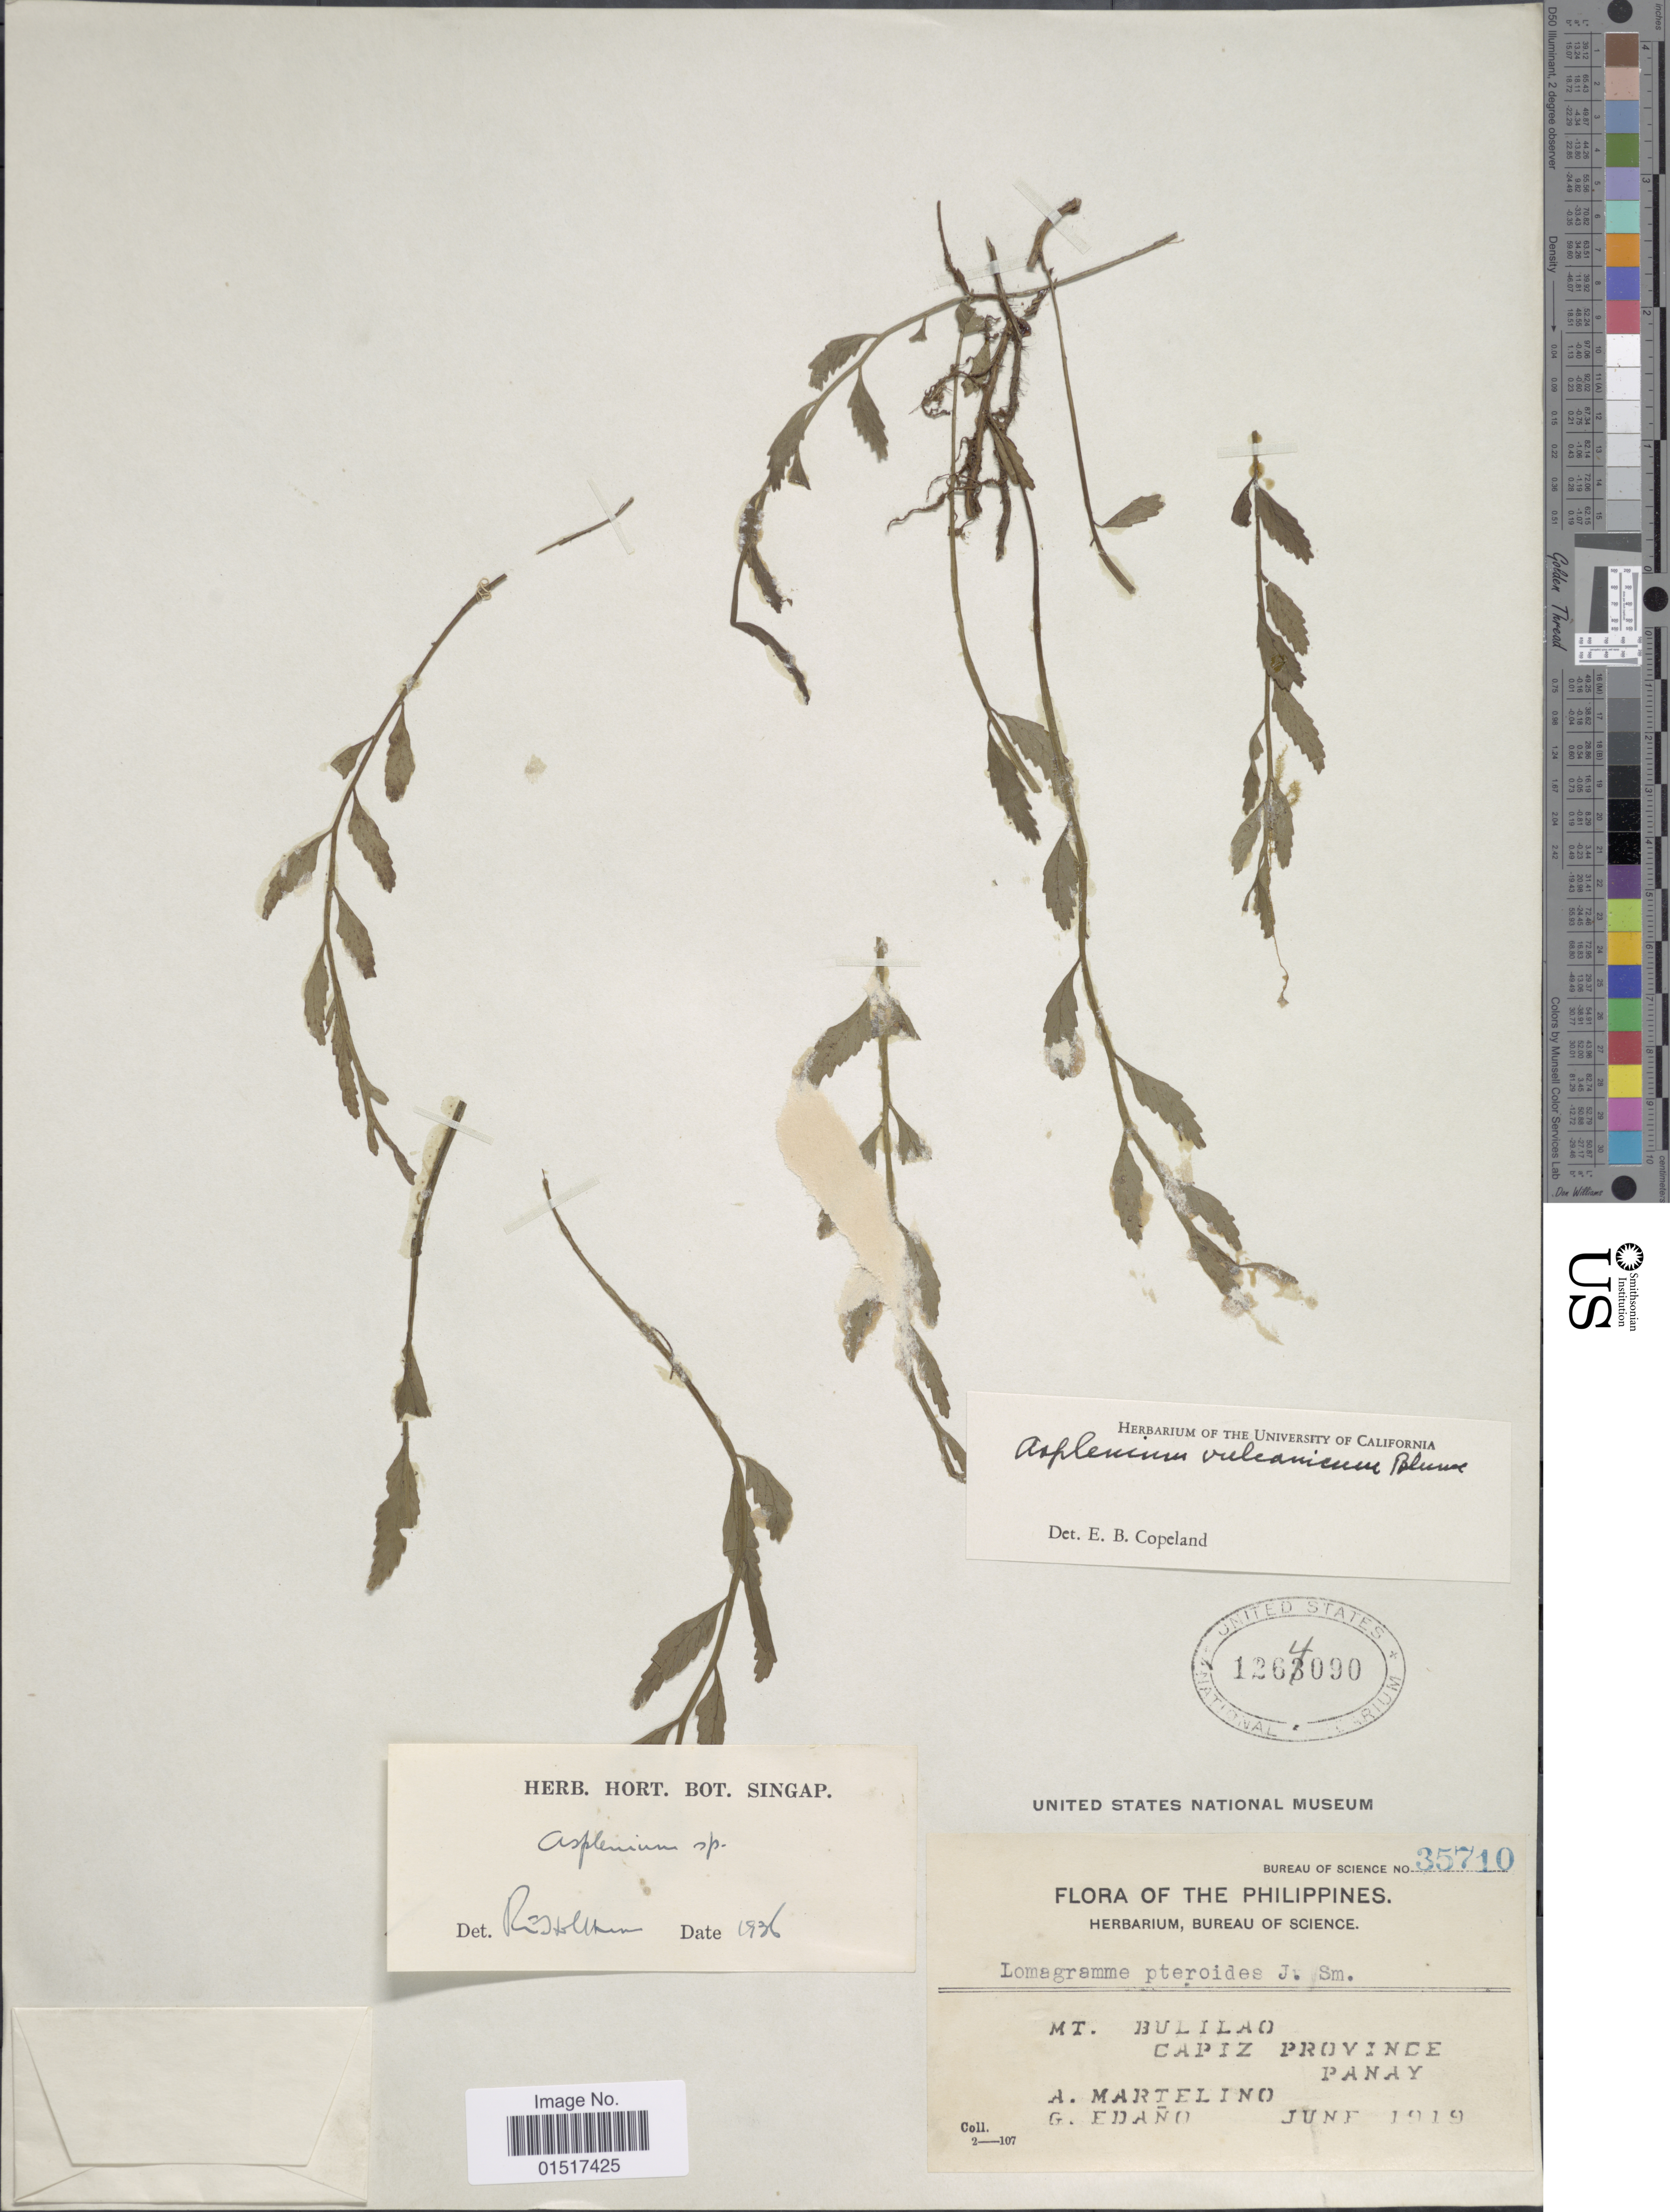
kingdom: Plantae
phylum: Tracheophyta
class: Polypodiopsida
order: Polypodiales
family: Aspleniaceae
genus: Asplenium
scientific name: Asplenium sp.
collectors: A. Martelino & G. Edaño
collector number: Bureau of Science 35710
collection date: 1919-06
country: Philippines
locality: Mt. Bulilao. Capiz Province. Panay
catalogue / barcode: US 1264090